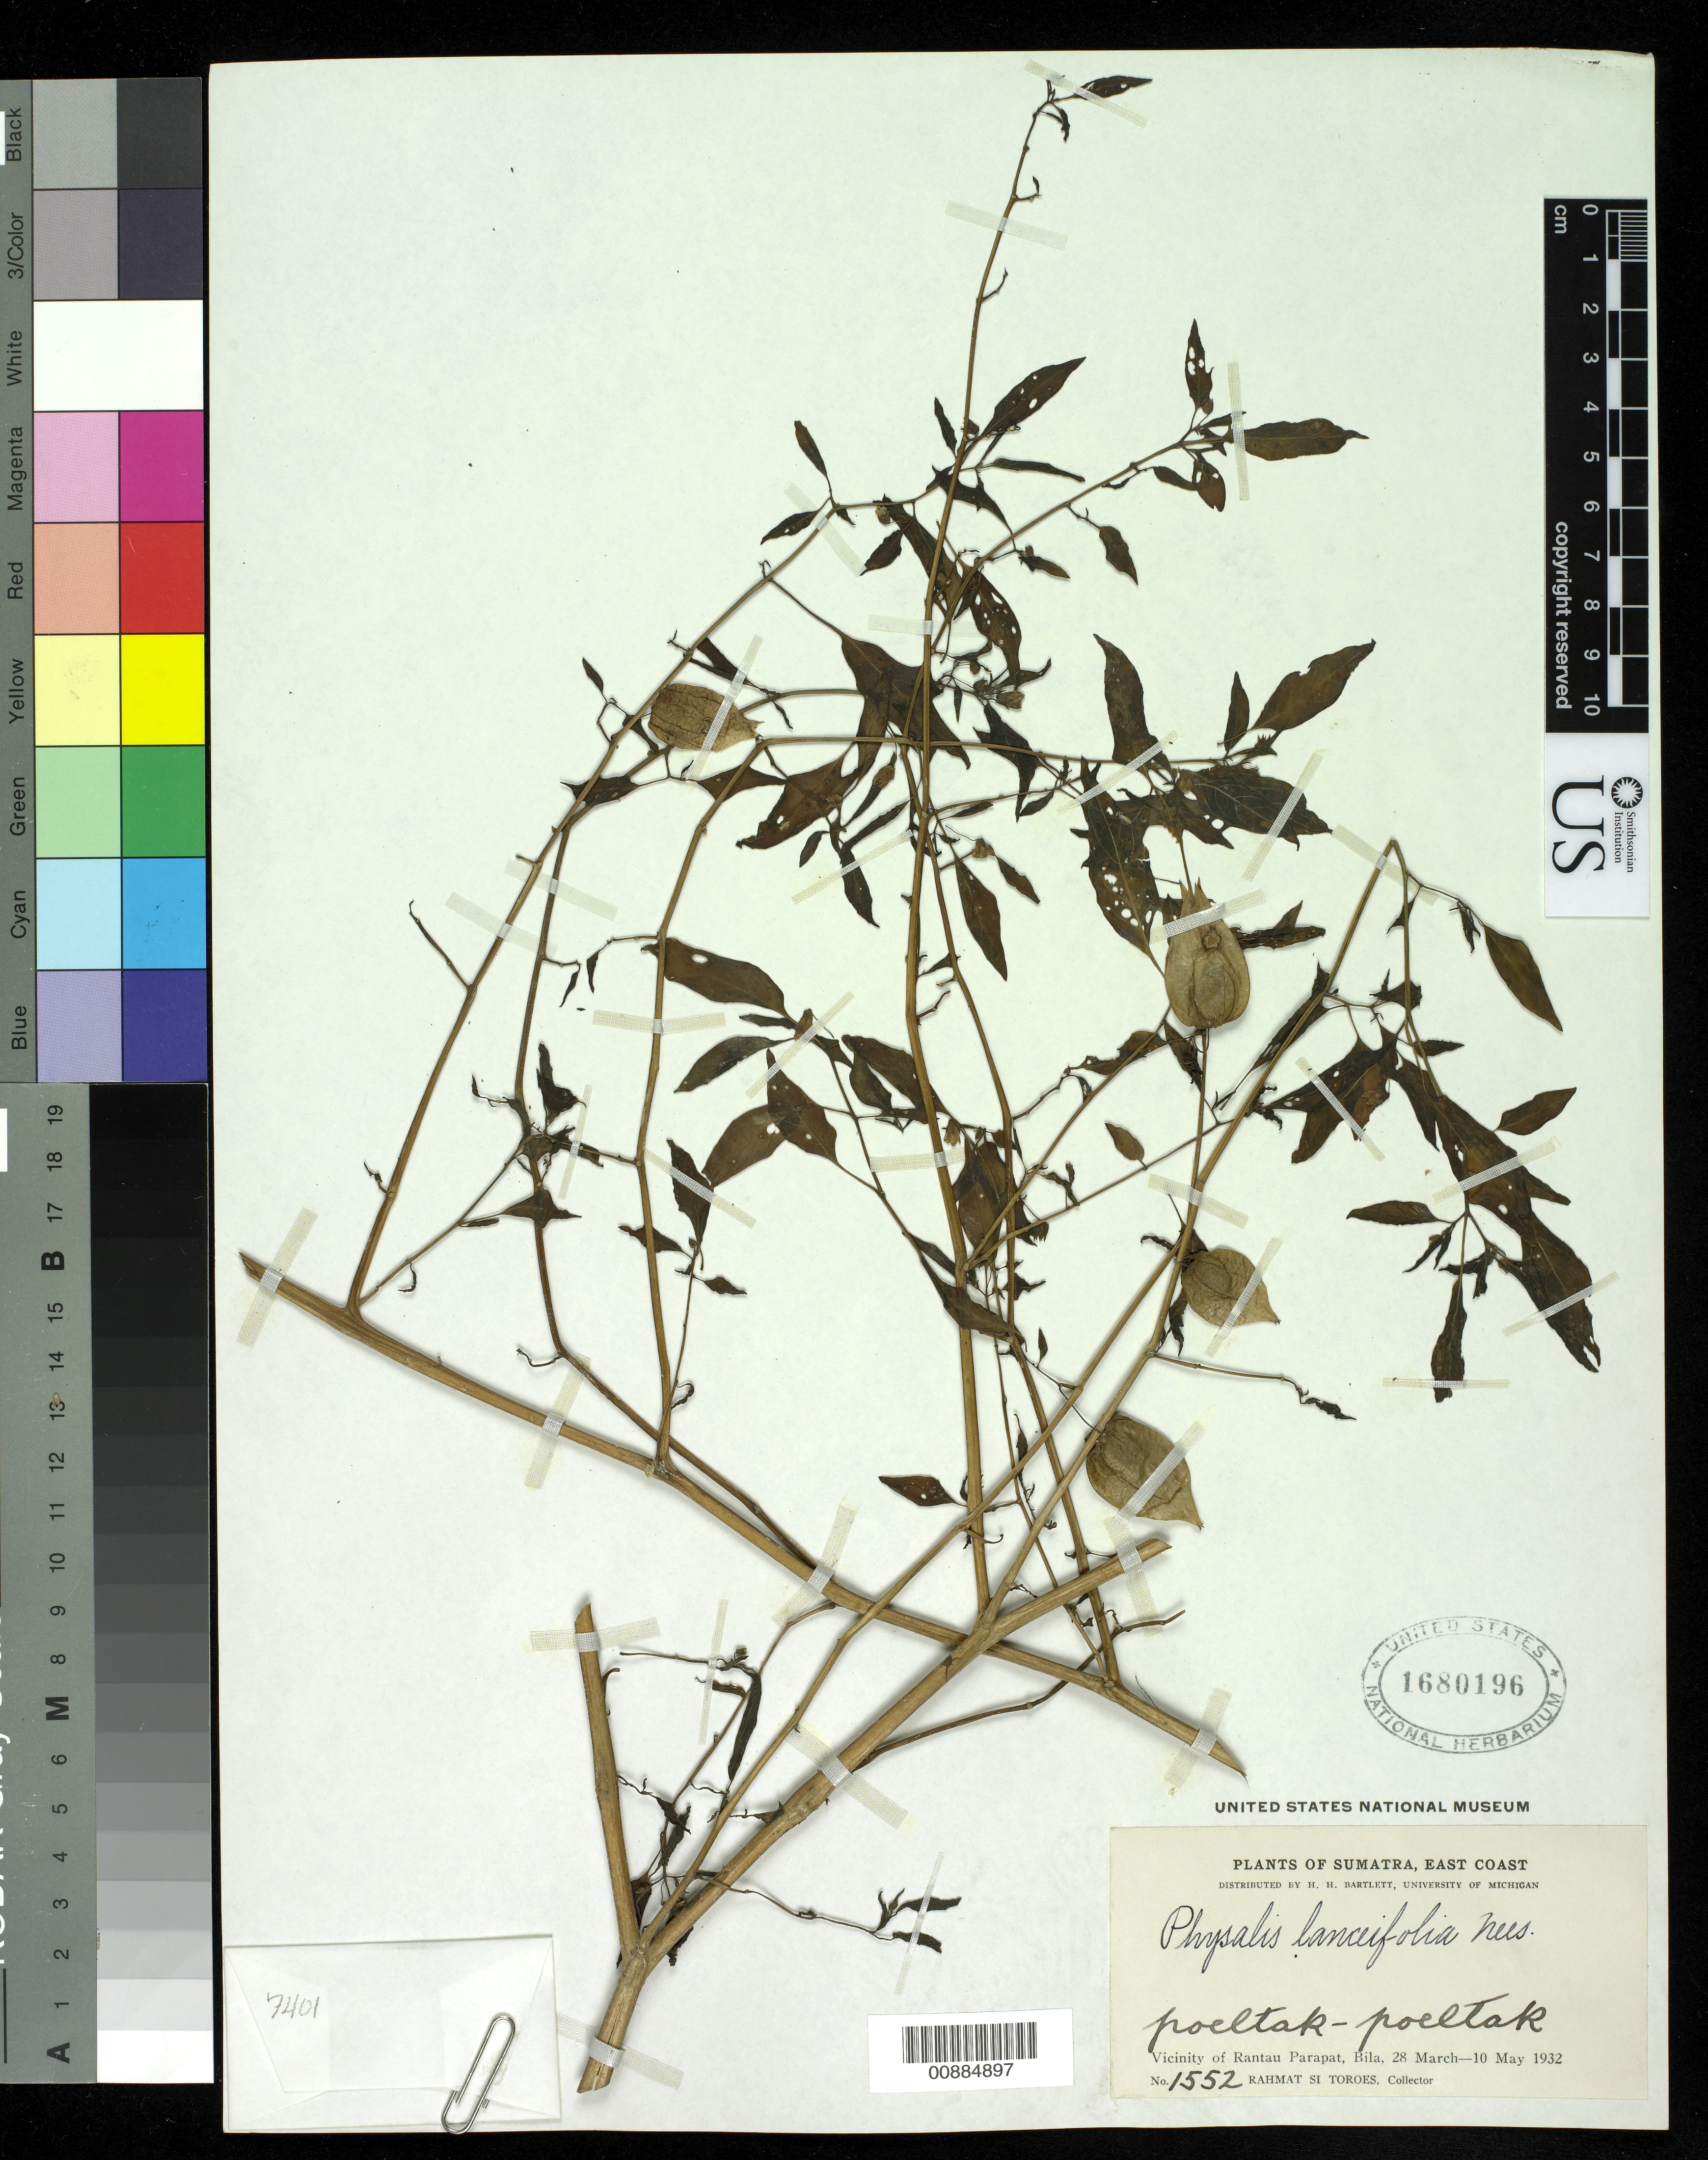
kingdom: Plantae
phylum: Tracheophyta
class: Magnoliopsida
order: Solanales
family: Solanaceae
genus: Physalis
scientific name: Physalis lanceifolia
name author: Nees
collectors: Rahmat Si Boeea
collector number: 1552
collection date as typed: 28 Mar 1932 to 10 May 1932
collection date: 1932-03-28/1932-05-10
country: Indonesia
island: Sumatra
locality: Vicinity of Rantau Parapat, Bila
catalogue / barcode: US 1680196